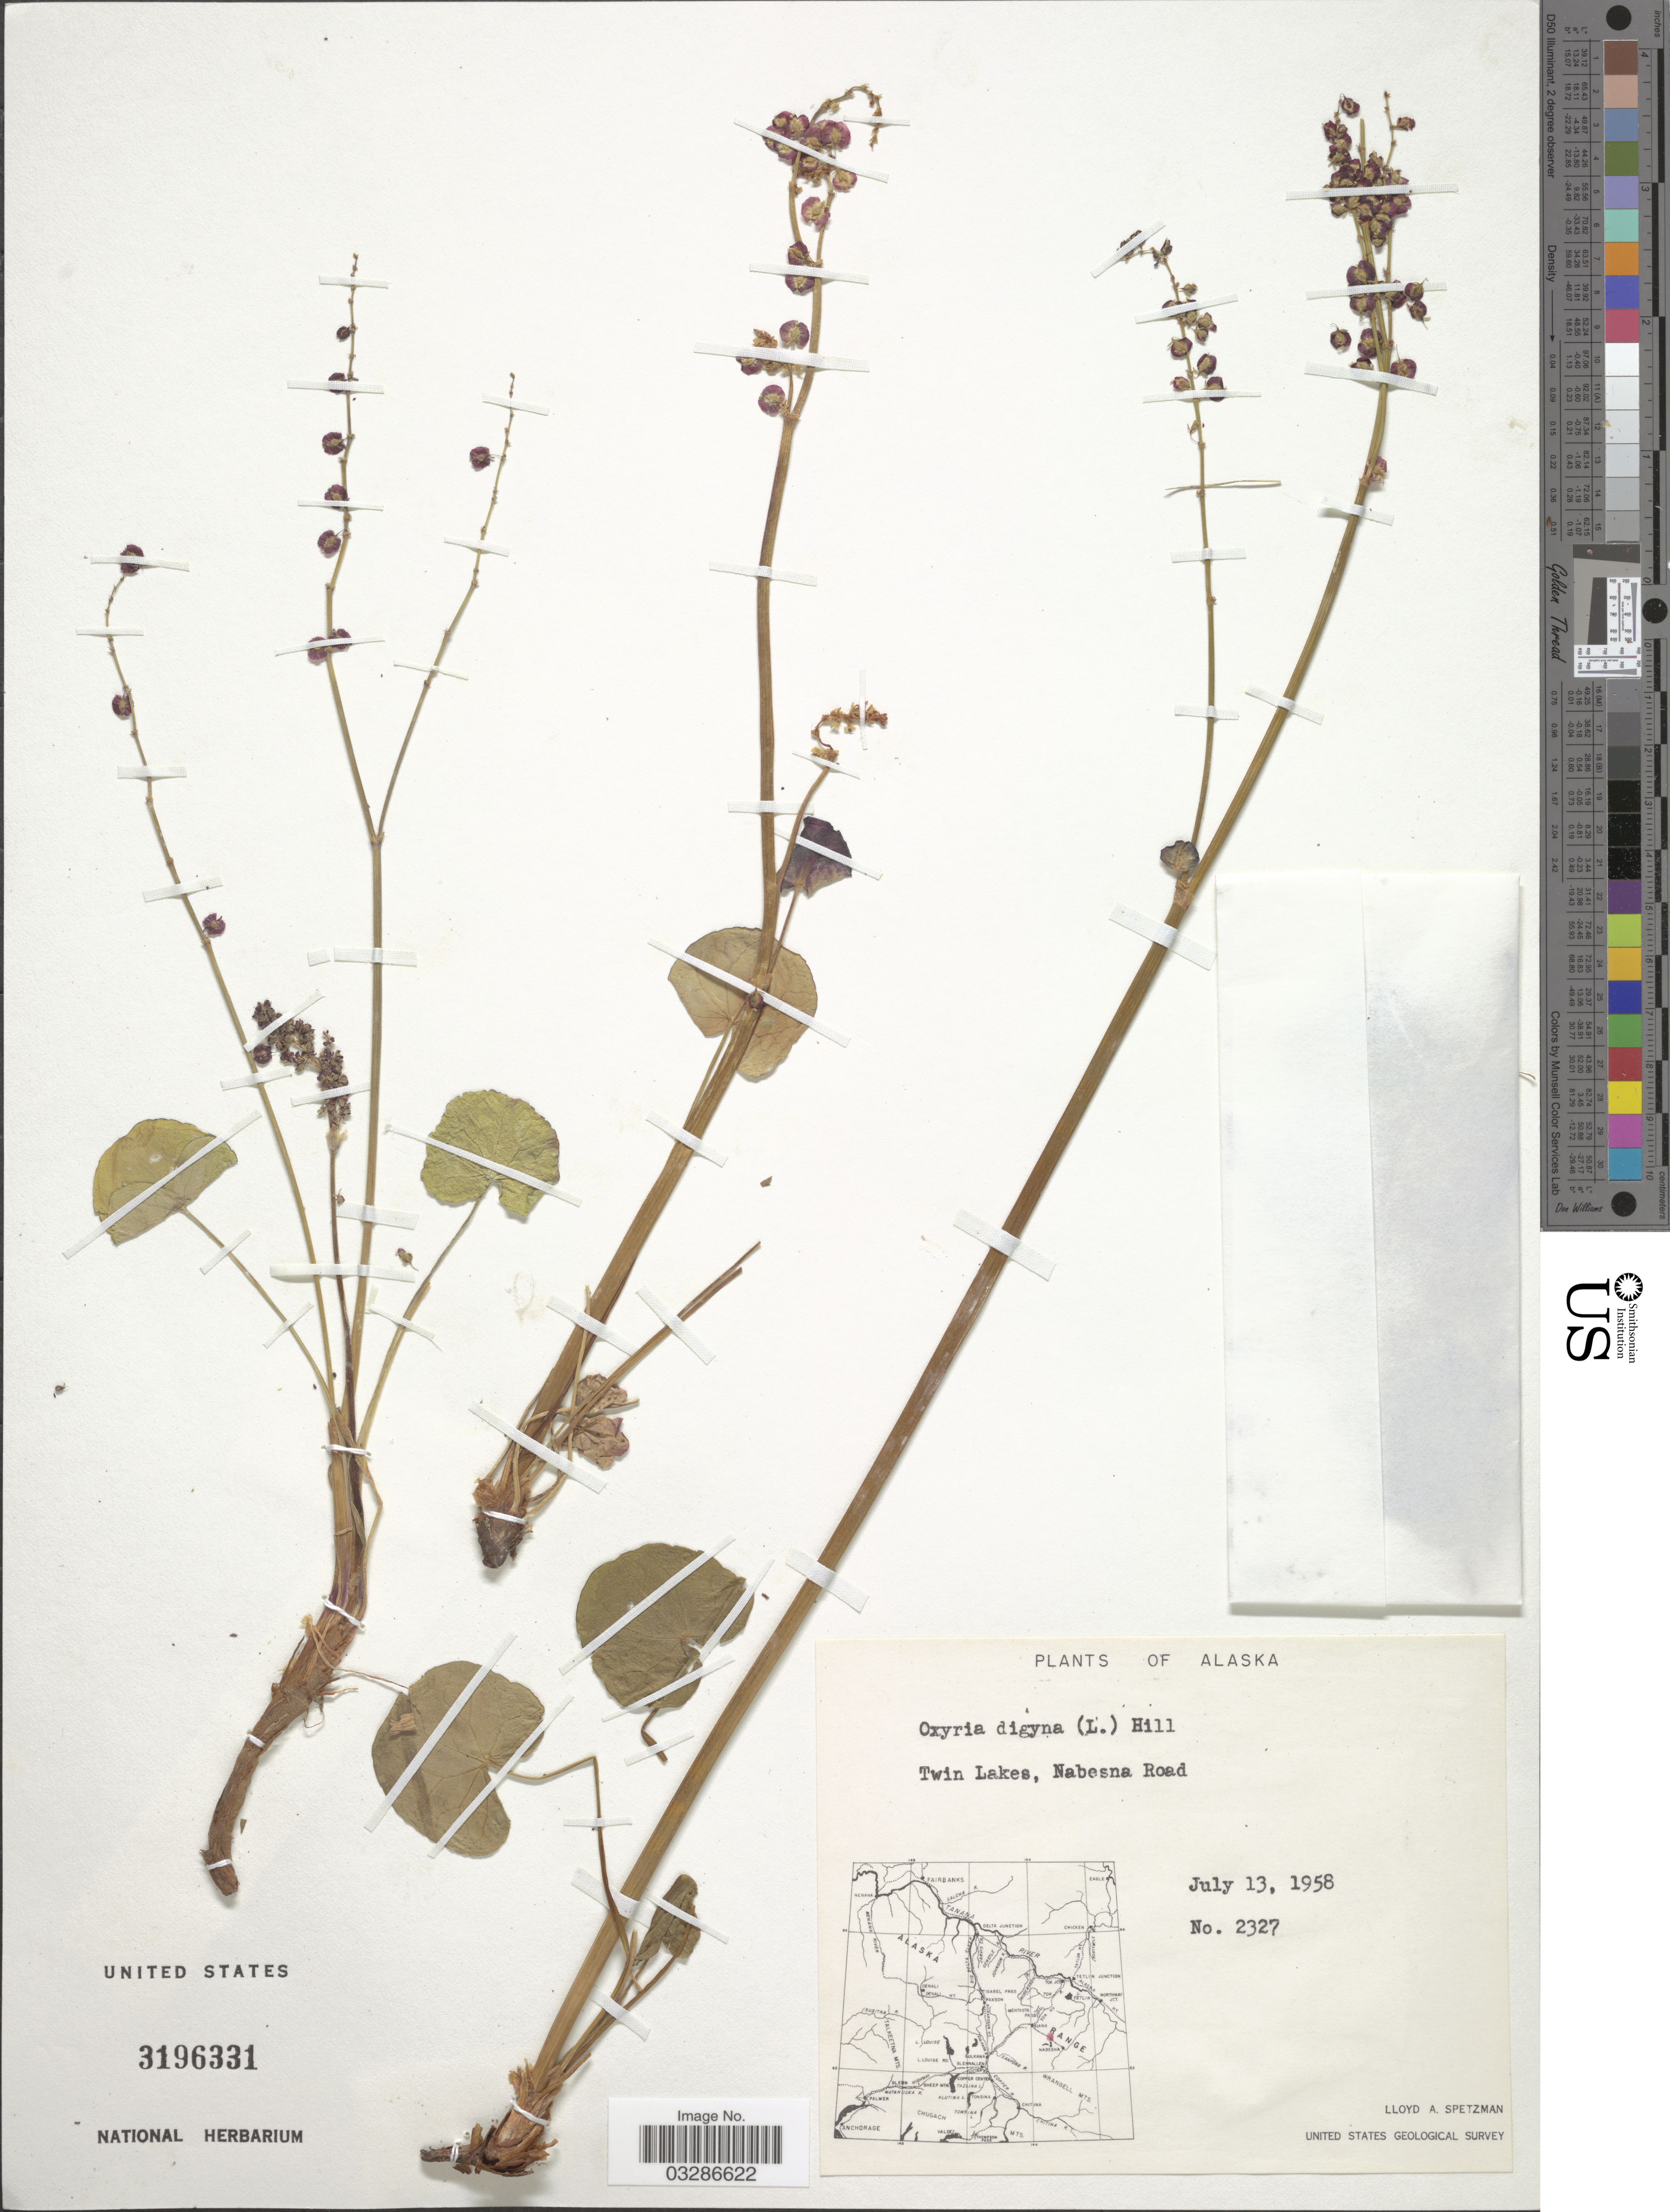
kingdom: Plantae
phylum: Tracheophyta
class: Magnoliopsida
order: Caryophyllales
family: Polygonaceae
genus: Oxyria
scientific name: Oxyria digyna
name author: (L.) Hill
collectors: L. Spetzman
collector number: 2327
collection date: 1958-07-13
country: United States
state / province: Alaska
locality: Twin Lakes, Nebesna Road.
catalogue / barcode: US 3196331